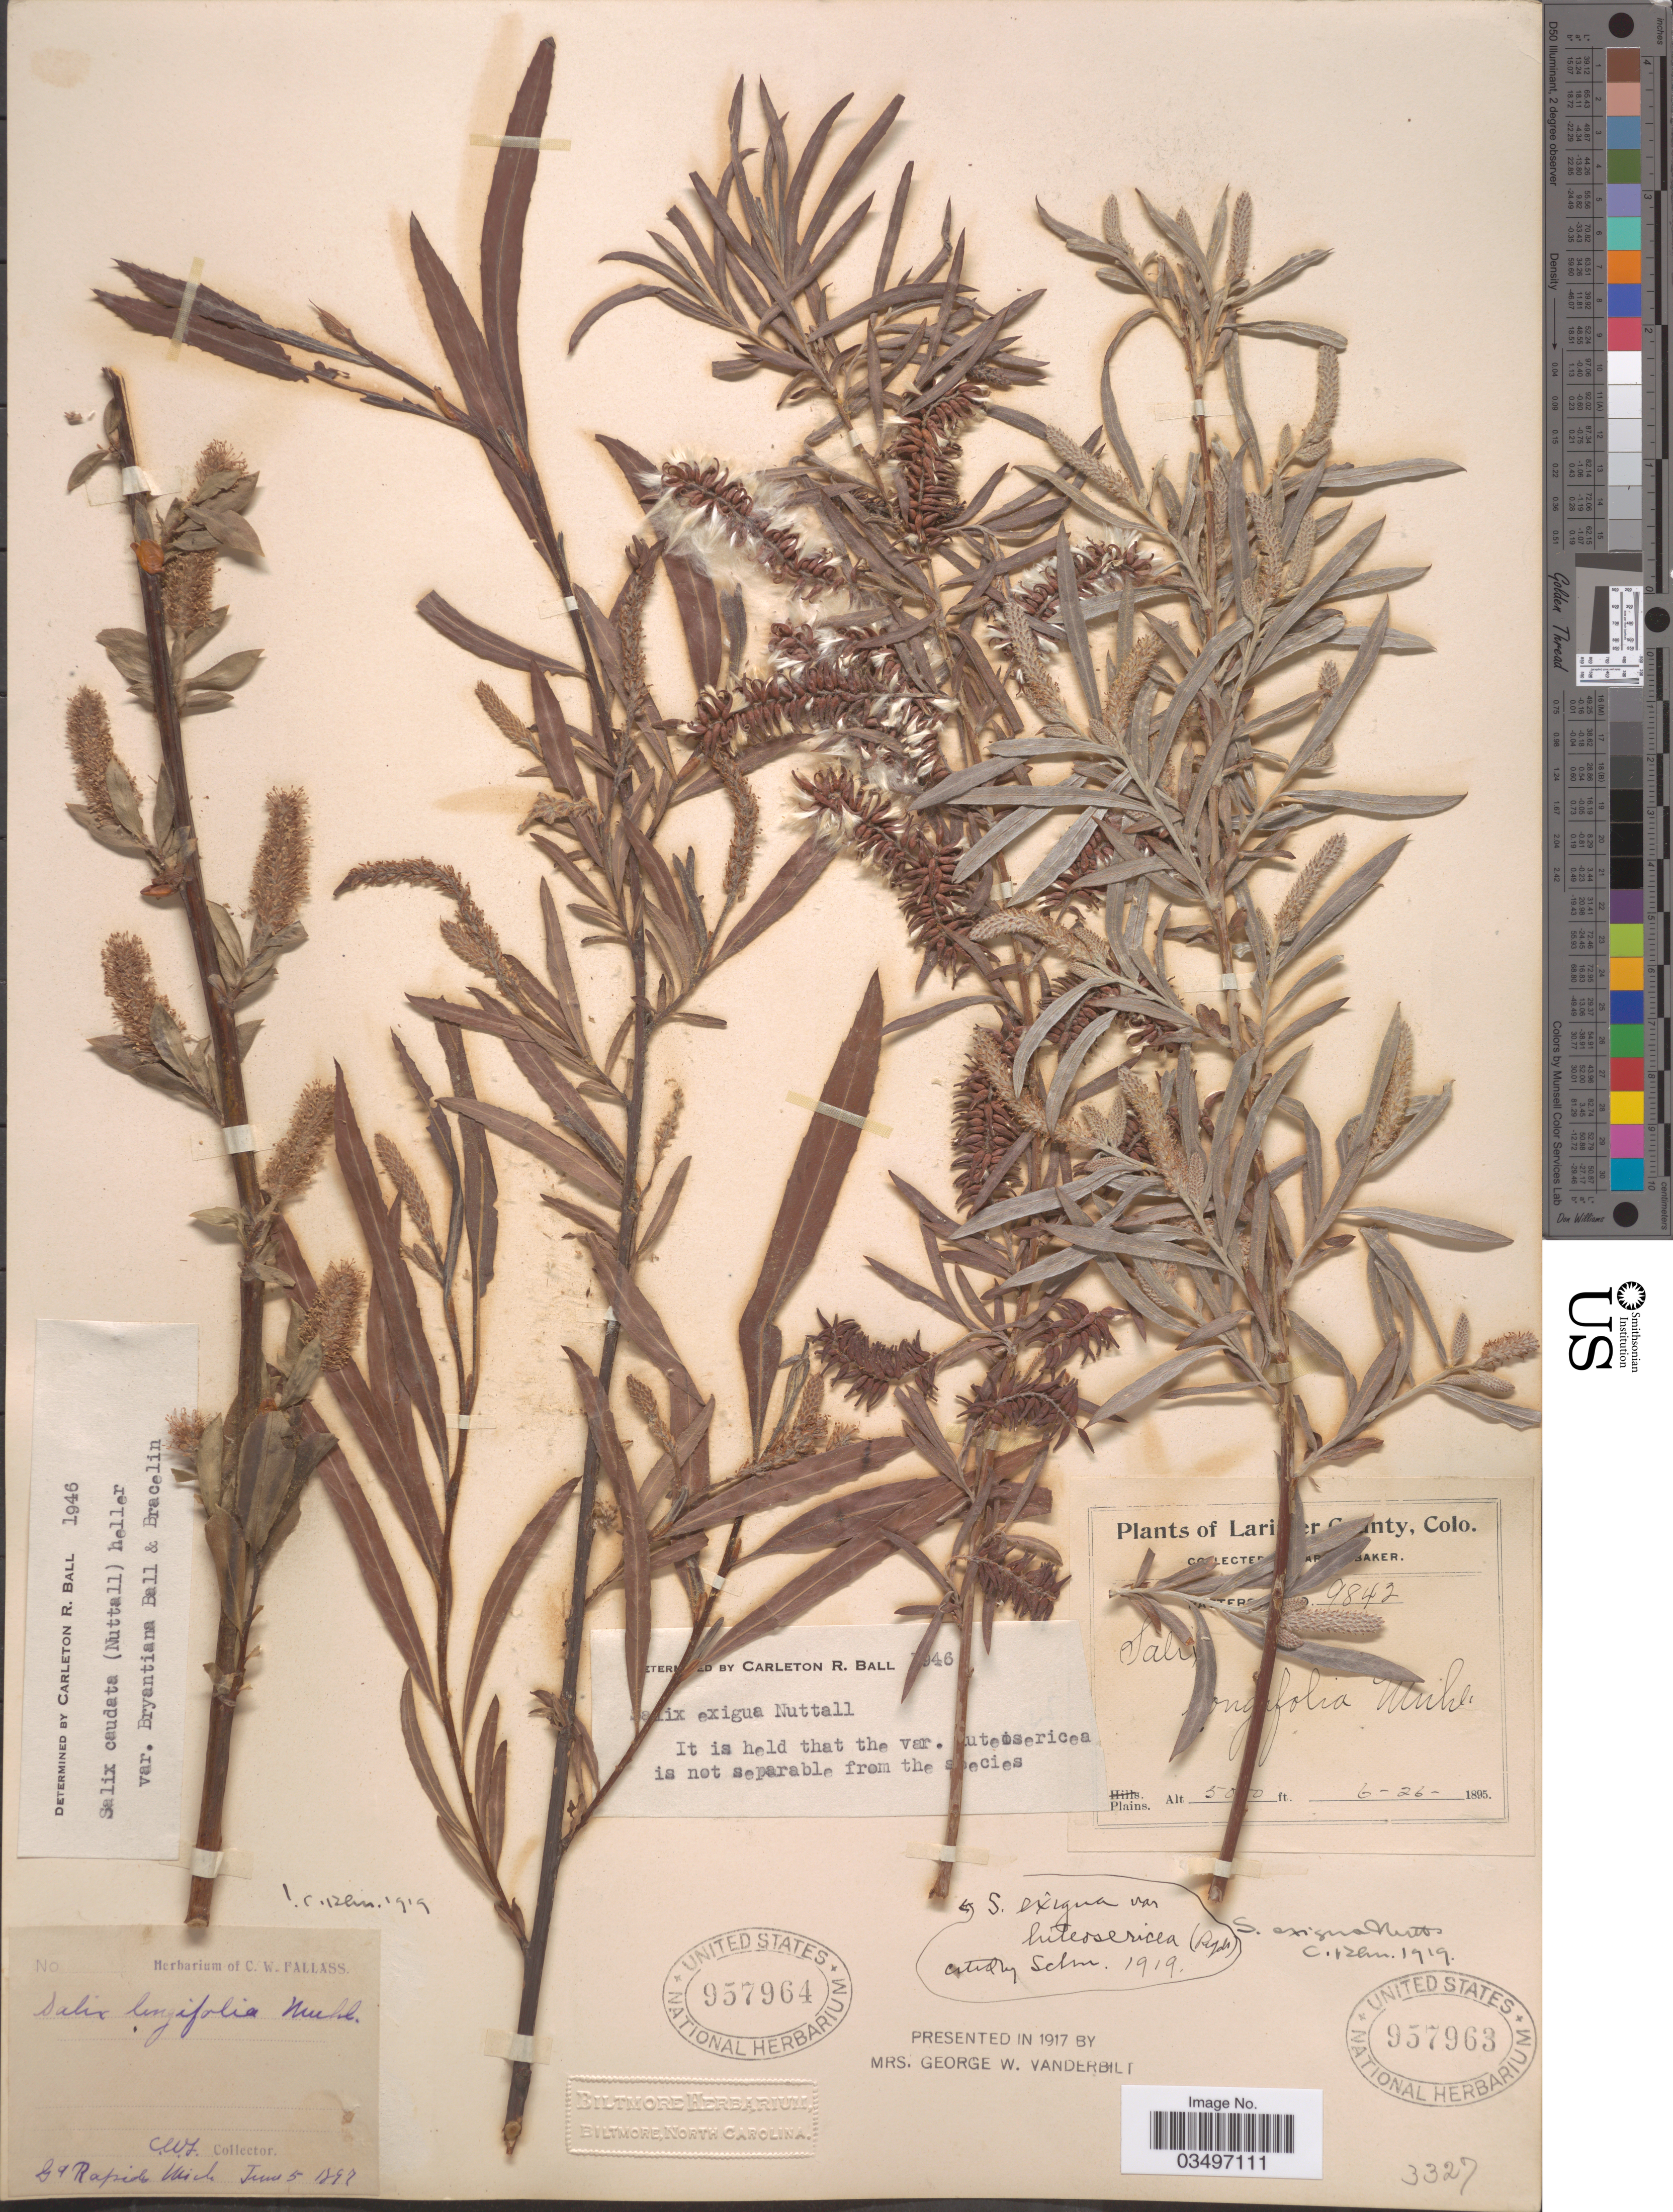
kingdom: Plantae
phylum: Tracheophyta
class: Magnoliopsida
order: Malpighiales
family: Salicaceae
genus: Salix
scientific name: Salix exigua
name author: Nutt.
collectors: C. Fallass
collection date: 1897-06-05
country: United States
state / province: Michigan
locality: Ga Rapids.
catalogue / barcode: US 957964